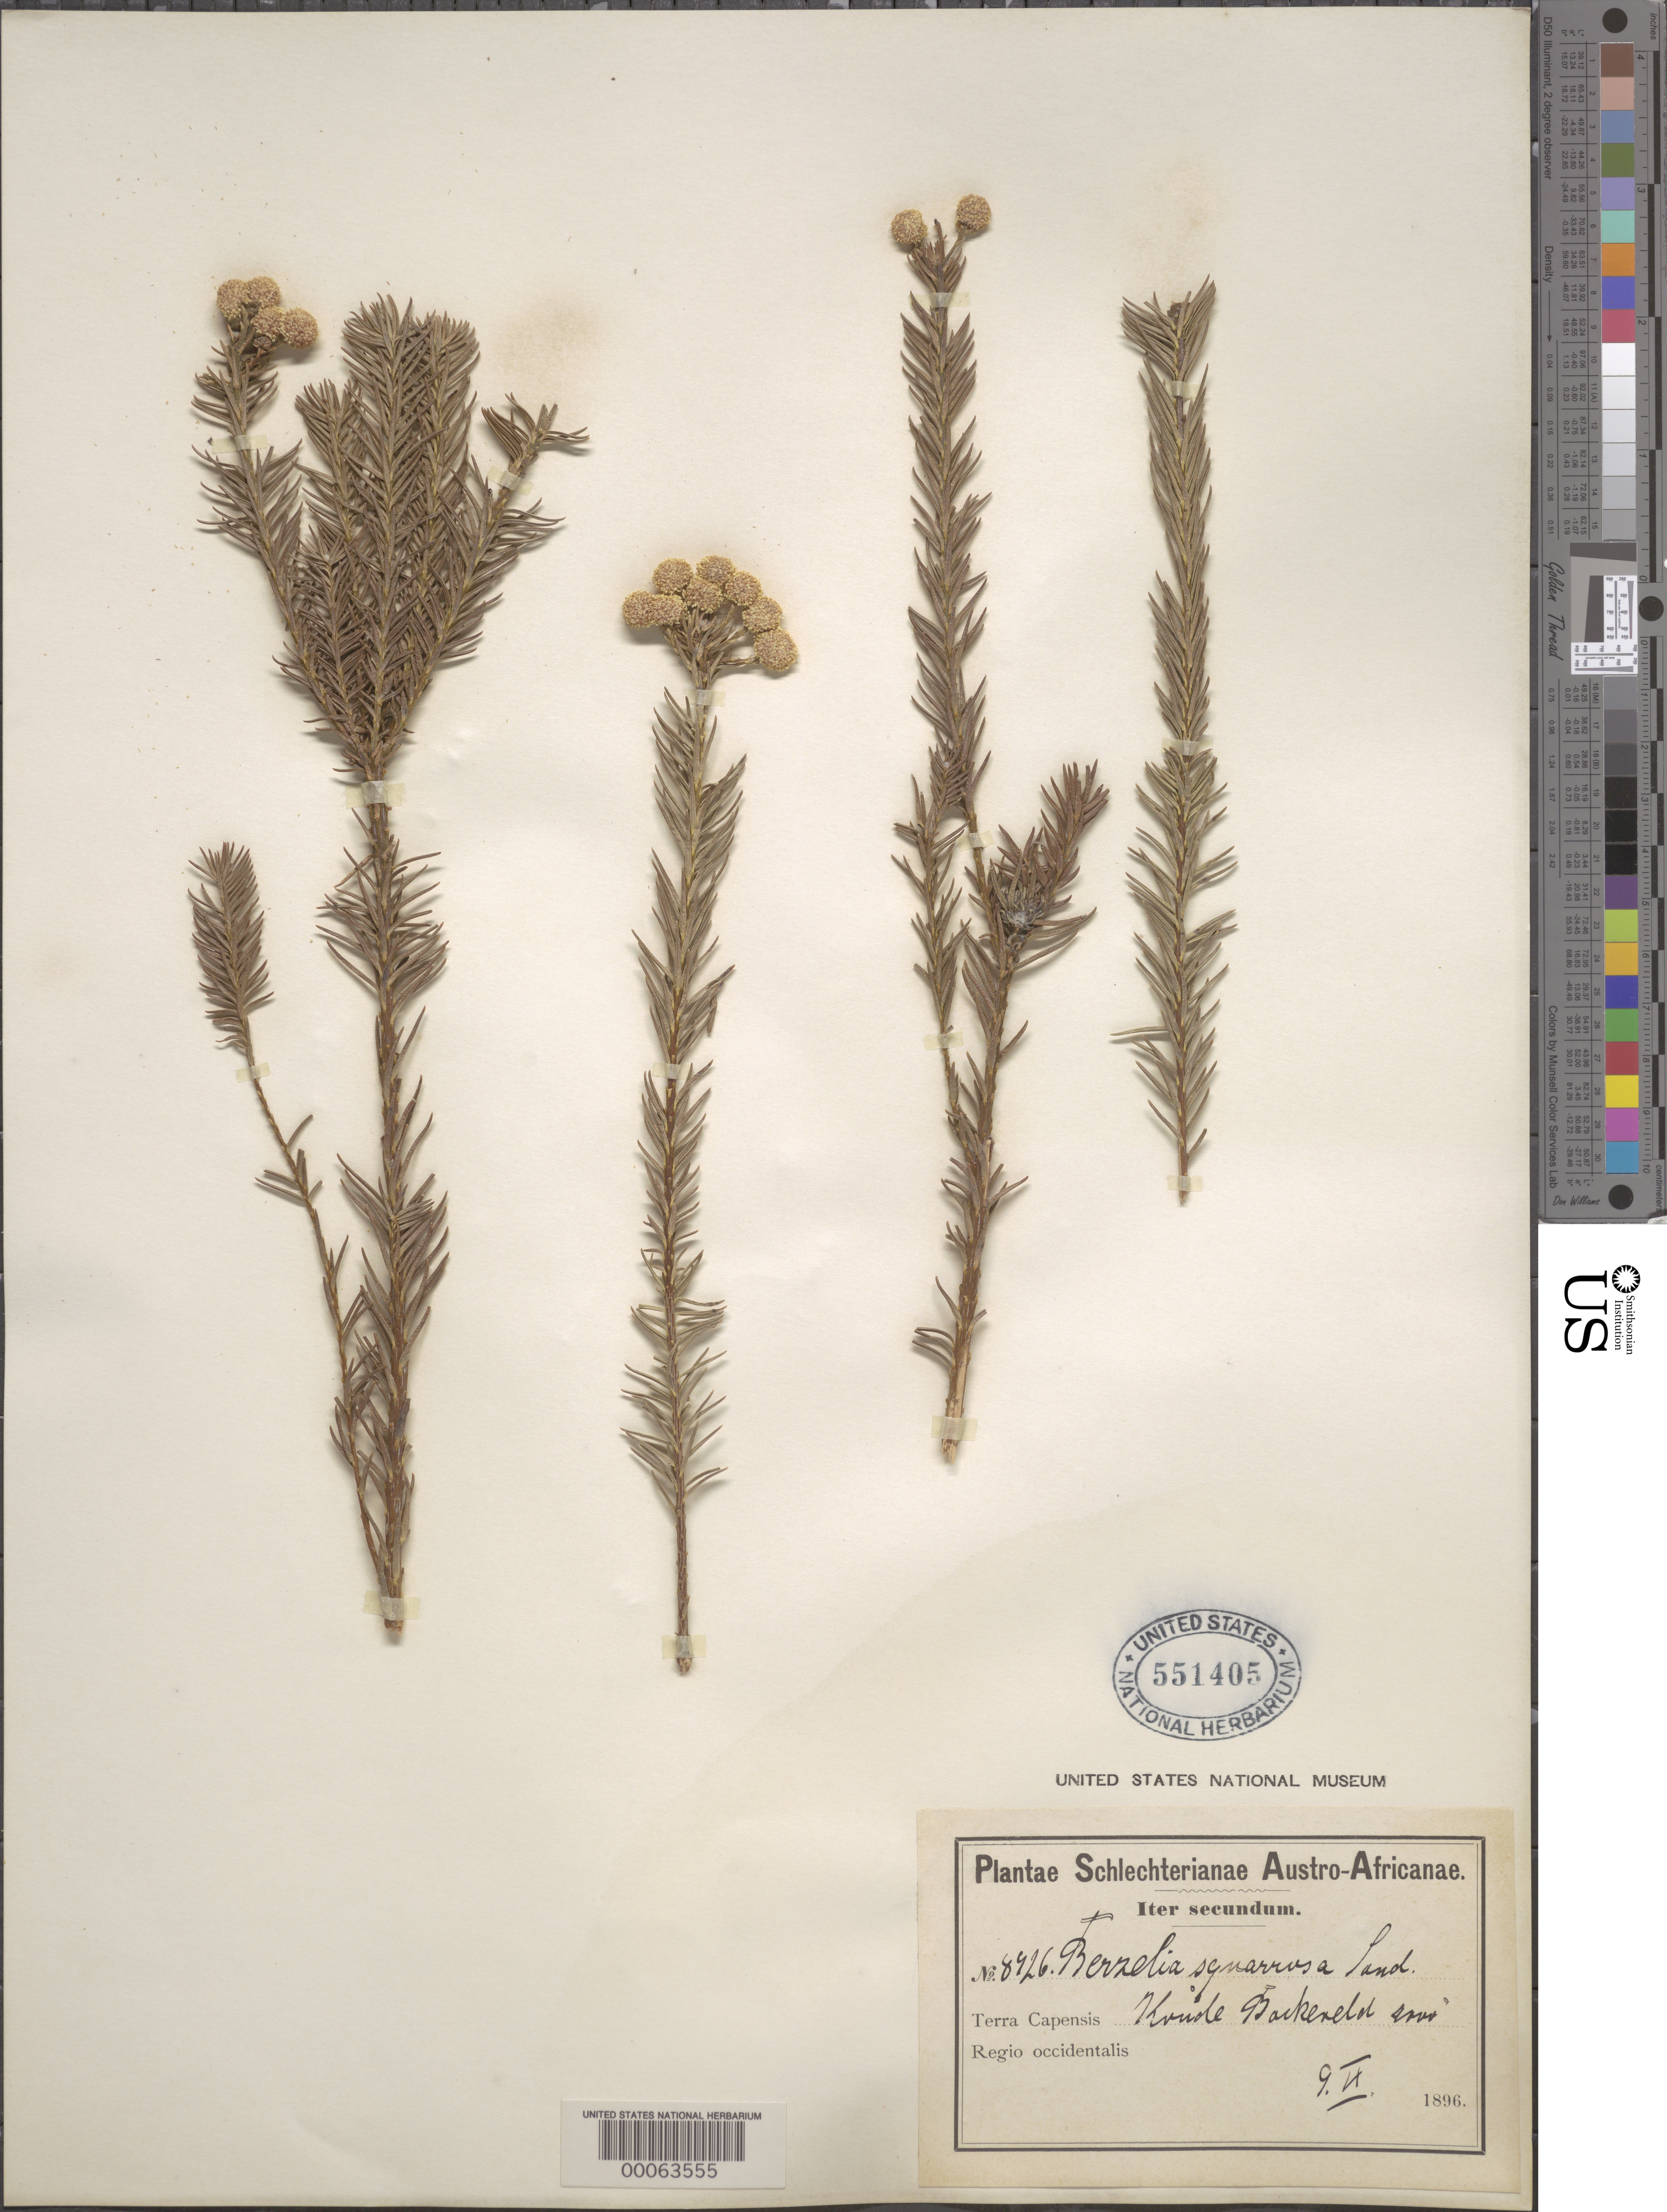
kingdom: Plantae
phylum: Tracheophyta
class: Magnoliopsida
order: Bruniales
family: Bruniaceae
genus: Berzelia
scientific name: Berzelia squarrosa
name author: (Thunb.) Sond.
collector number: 8926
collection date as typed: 09 Jun 1896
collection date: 1896-06-09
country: Panama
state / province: Chiriquí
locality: Around San Felix.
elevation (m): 1219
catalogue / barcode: US 551405